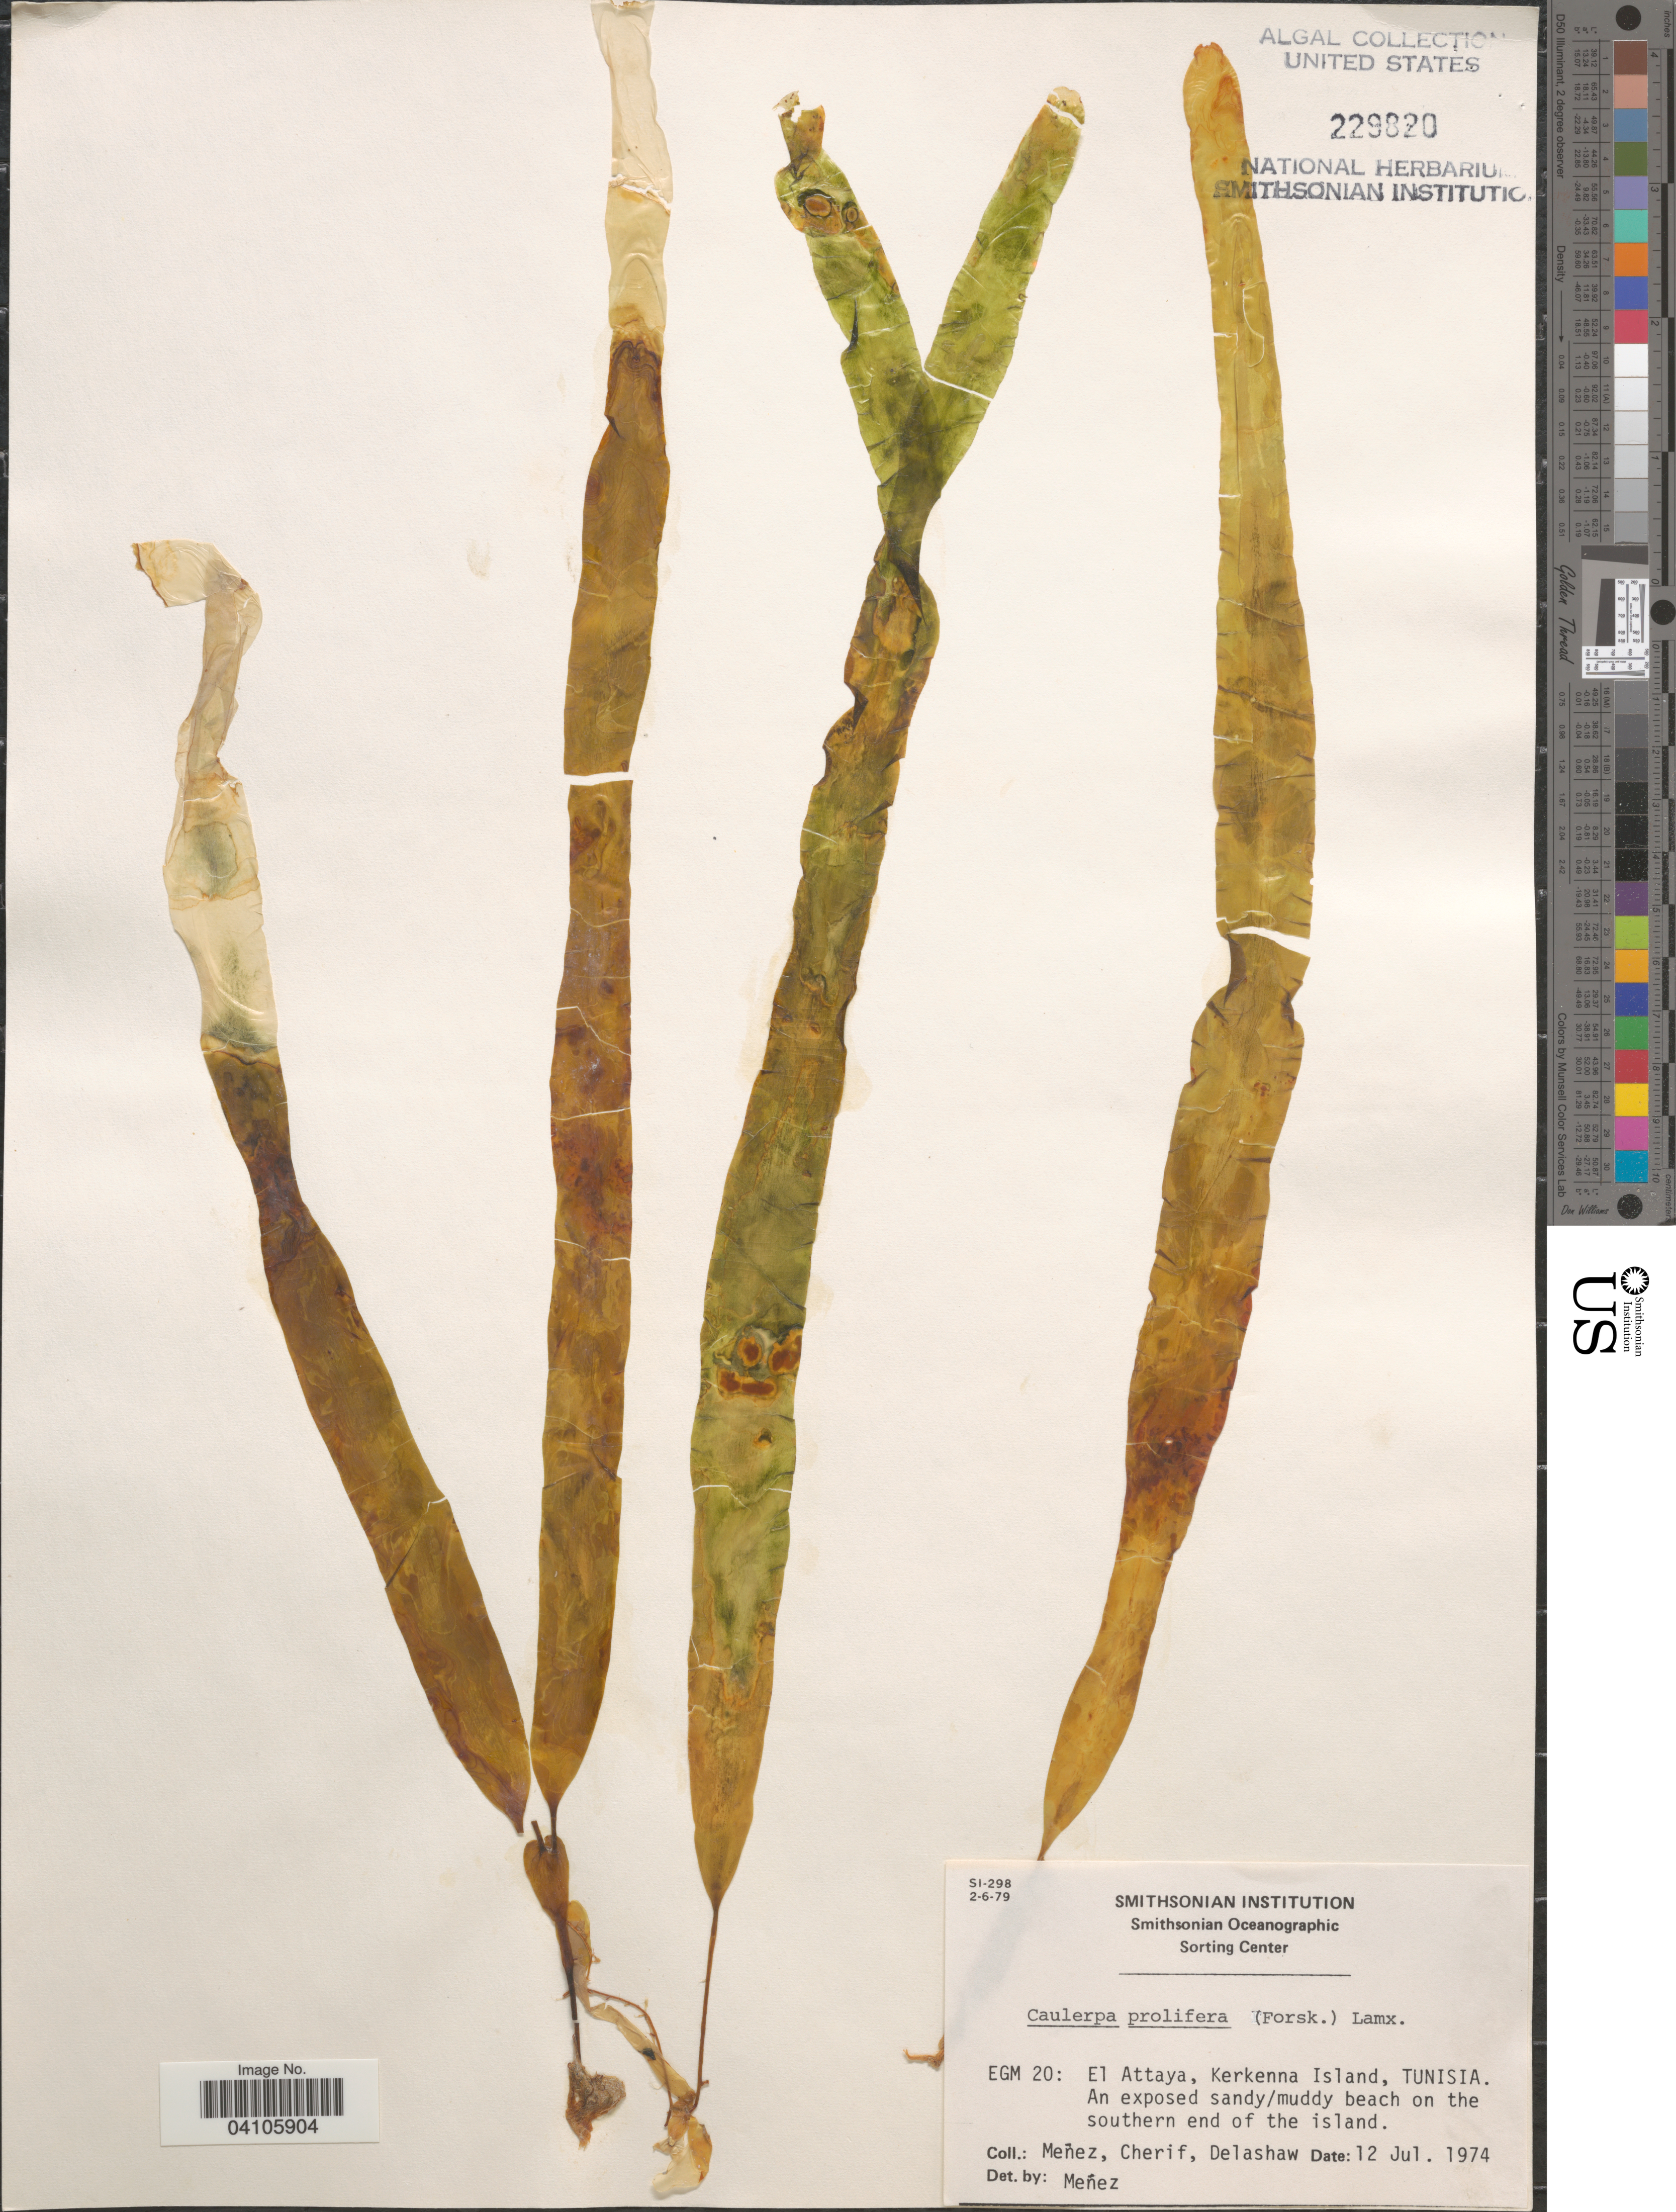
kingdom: Plantae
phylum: Chlorophyta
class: Ulvophyceae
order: Bryopsidales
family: Caulerpaceae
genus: Caulerpa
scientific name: Caulerpa prolifera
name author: (Forssk.) J.V.Lamouroux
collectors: Menez, -. Cherif & -. Delashaw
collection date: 1974-07-12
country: Tunisia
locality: EGM 20: El Attaya, Kerkenna Island. An exposed sandy/muddy beach on the southern end of the island.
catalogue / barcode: US 229820